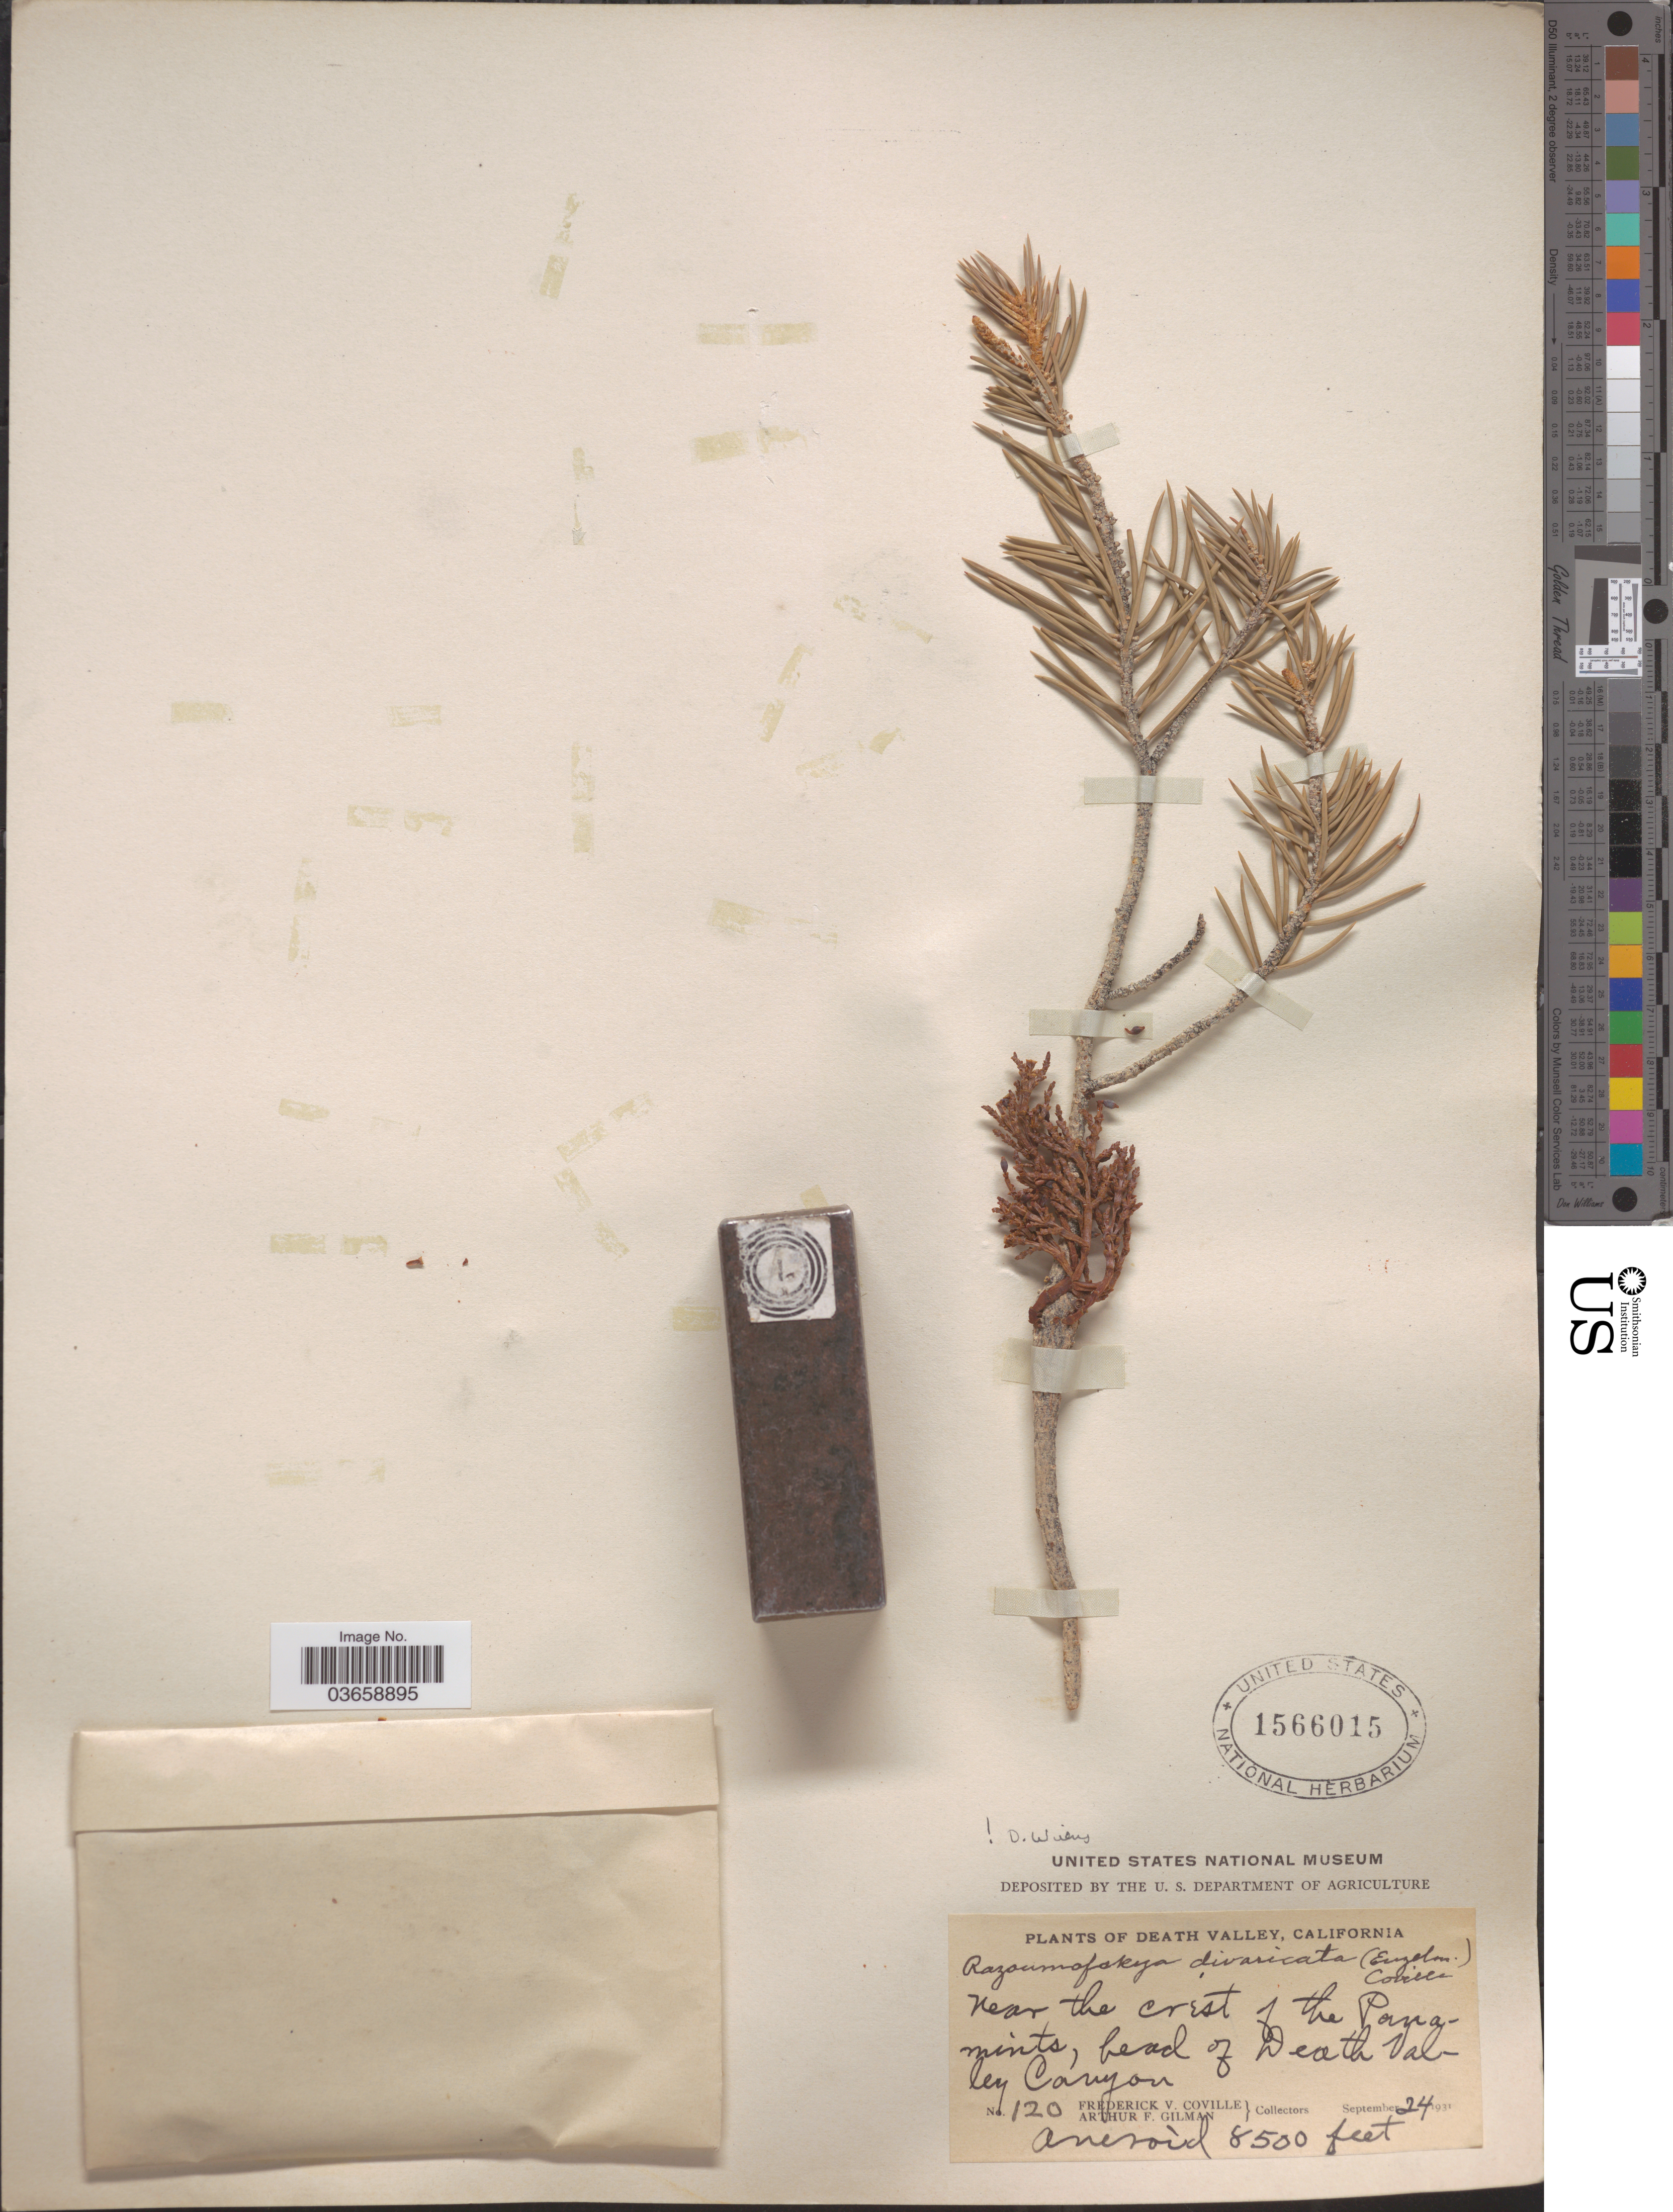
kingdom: Plantae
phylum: Tracheophyta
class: Magnoliopsida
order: Santalales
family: Viscaceae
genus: Arceuthobium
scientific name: Arceuthobium campylopodum f. divaricatum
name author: (Engelm.) L.S. Gill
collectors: F. V. Coville & A. Gilman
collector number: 120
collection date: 1931-09-24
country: United States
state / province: California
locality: Death Valley. Near the crest of the Panamints, head of Death Valley.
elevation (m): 2591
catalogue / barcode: US 1566015